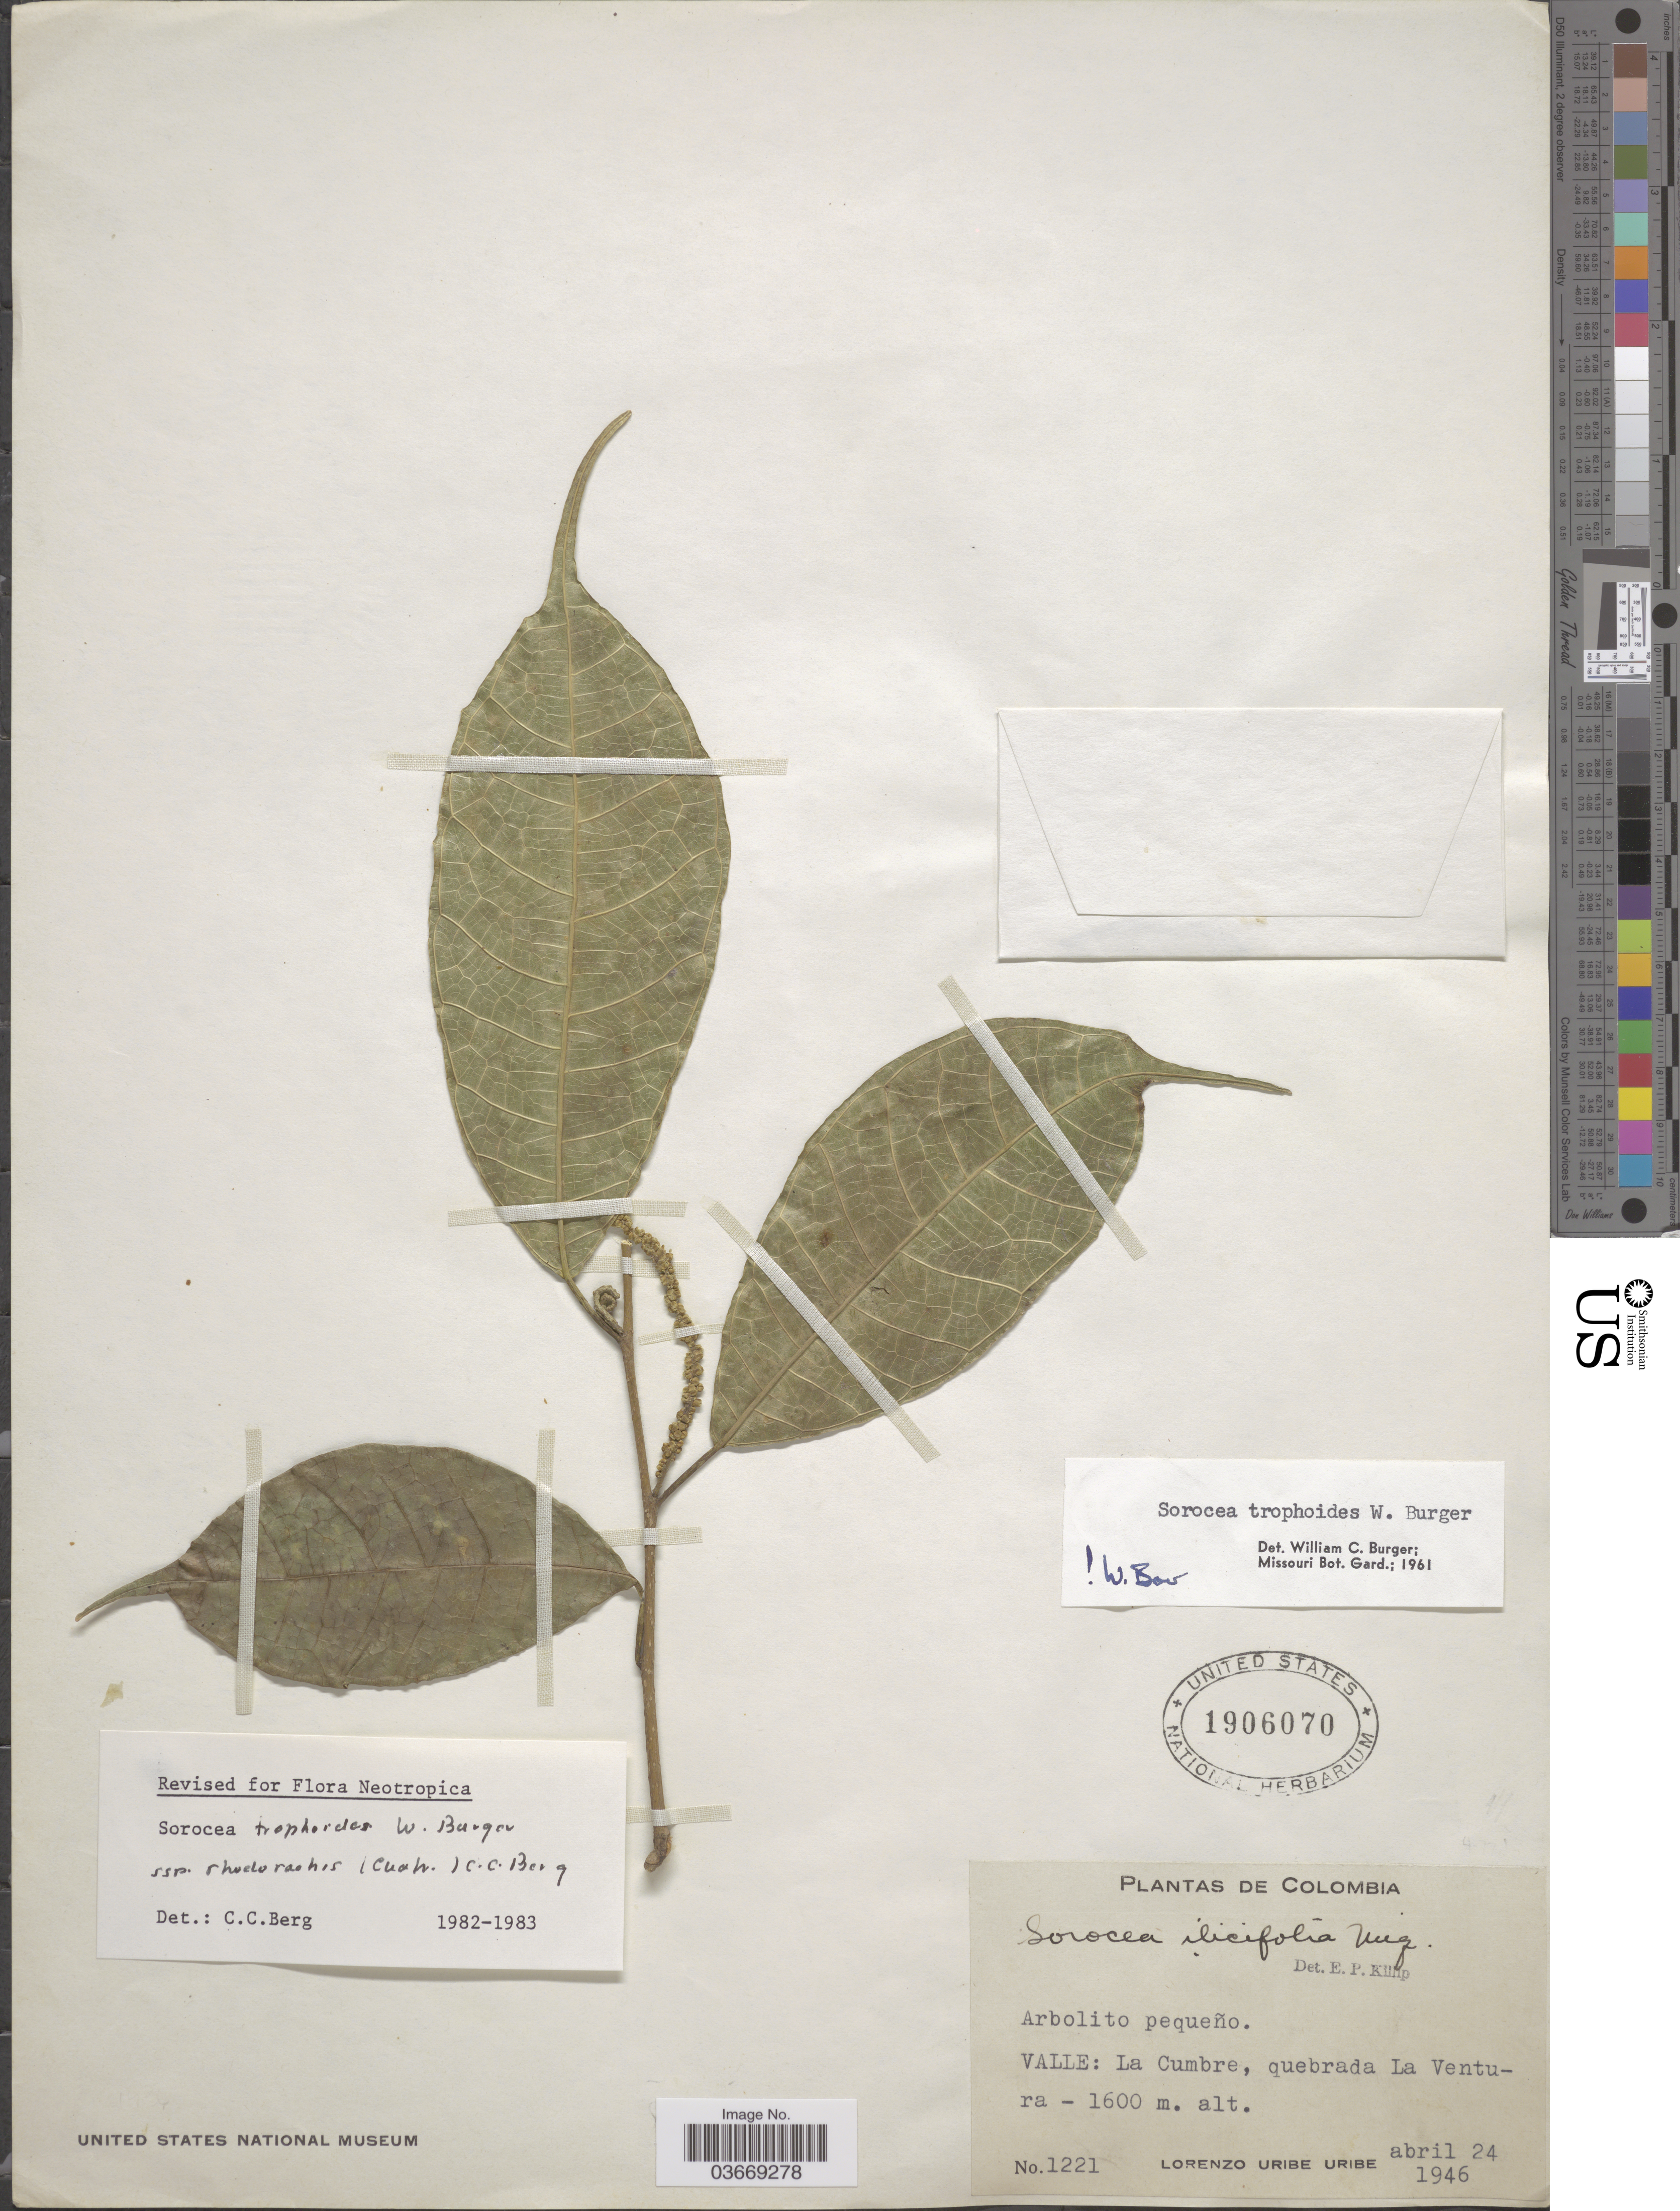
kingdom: Plantae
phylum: Tracheophyta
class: Magnoliopsida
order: Rosales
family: Moraceae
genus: Sorocea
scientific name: Sorocea trophoides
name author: W.C. Burger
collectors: L. Uribe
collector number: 1221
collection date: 1946-04-24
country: Colombia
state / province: Valle del Cauca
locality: La Cumbre, quebrada La Ventura.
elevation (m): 1600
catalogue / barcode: US 1906070